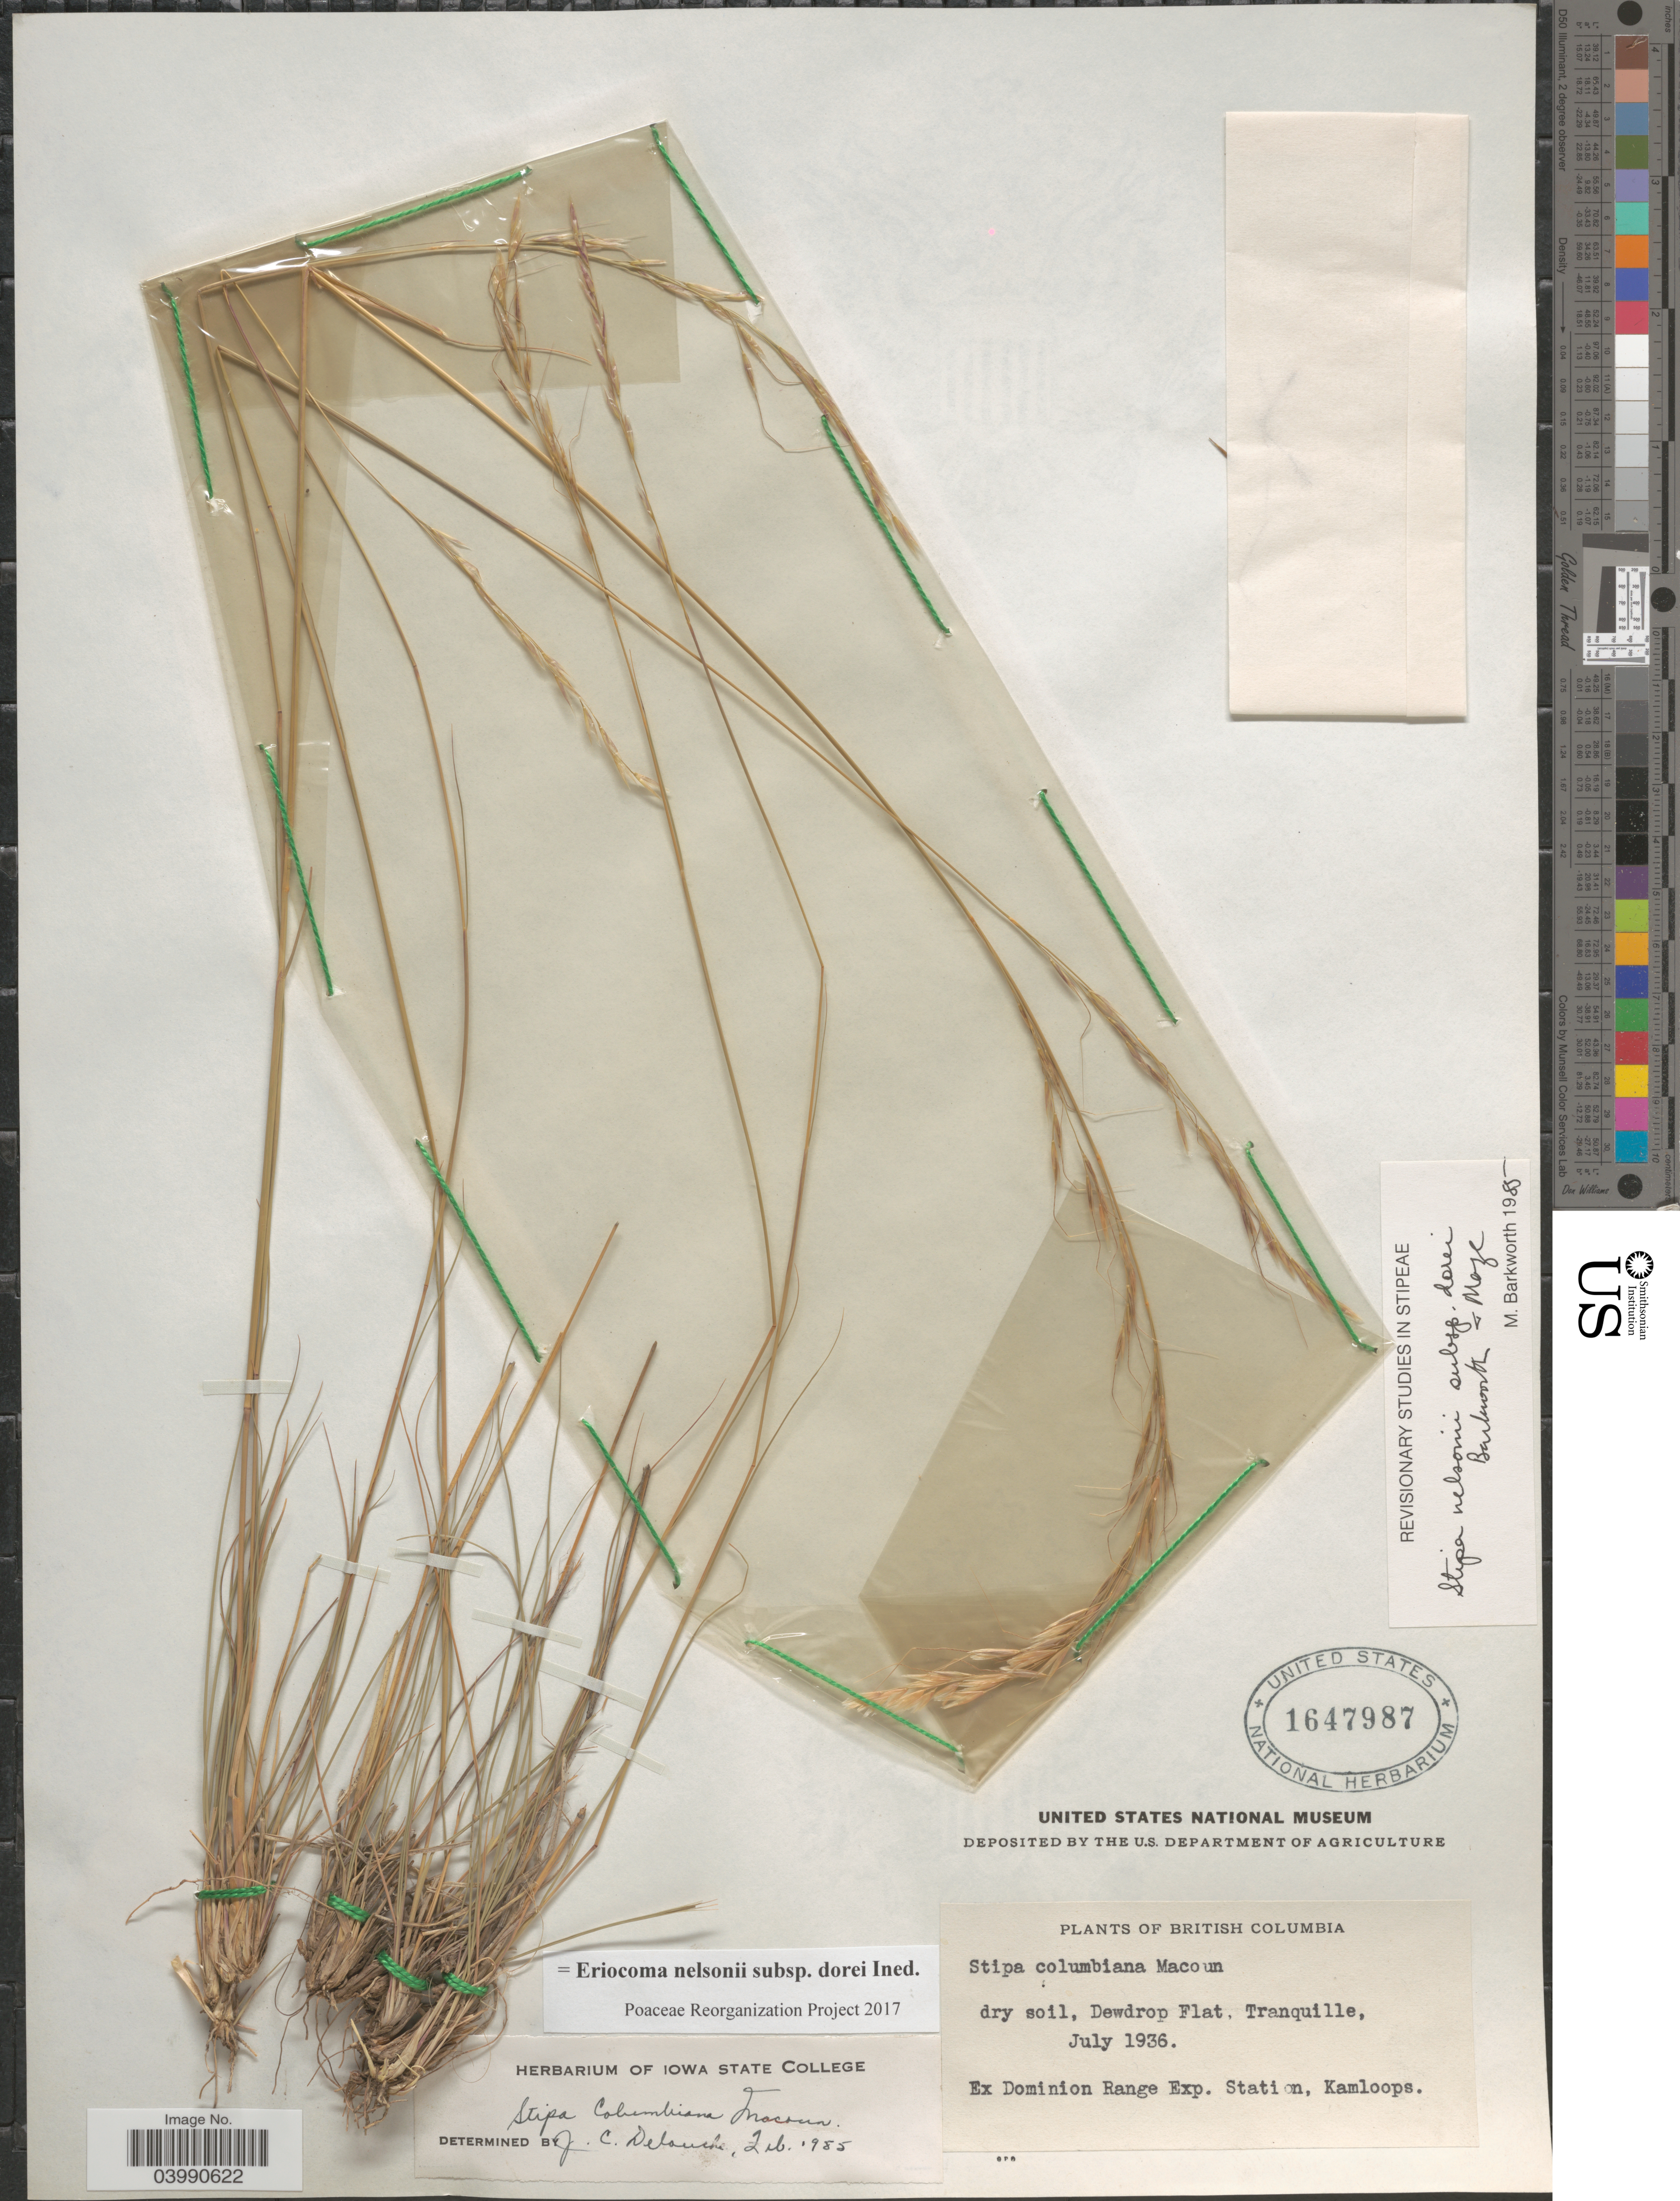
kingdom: Plantae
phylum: Tracheophyta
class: Liliopsida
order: Poales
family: Poaceae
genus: Eriocoma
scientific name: Eriocoma nelsonii subsp. dorei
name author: (Barkworth & J. Maze) Romasch.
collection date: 1936-07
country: Canada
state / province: British Columbia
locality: Dewdrop Flat, Tranquille. Ex Dominion Range Exp. Station, Kamloops.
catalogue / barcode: US 1647987